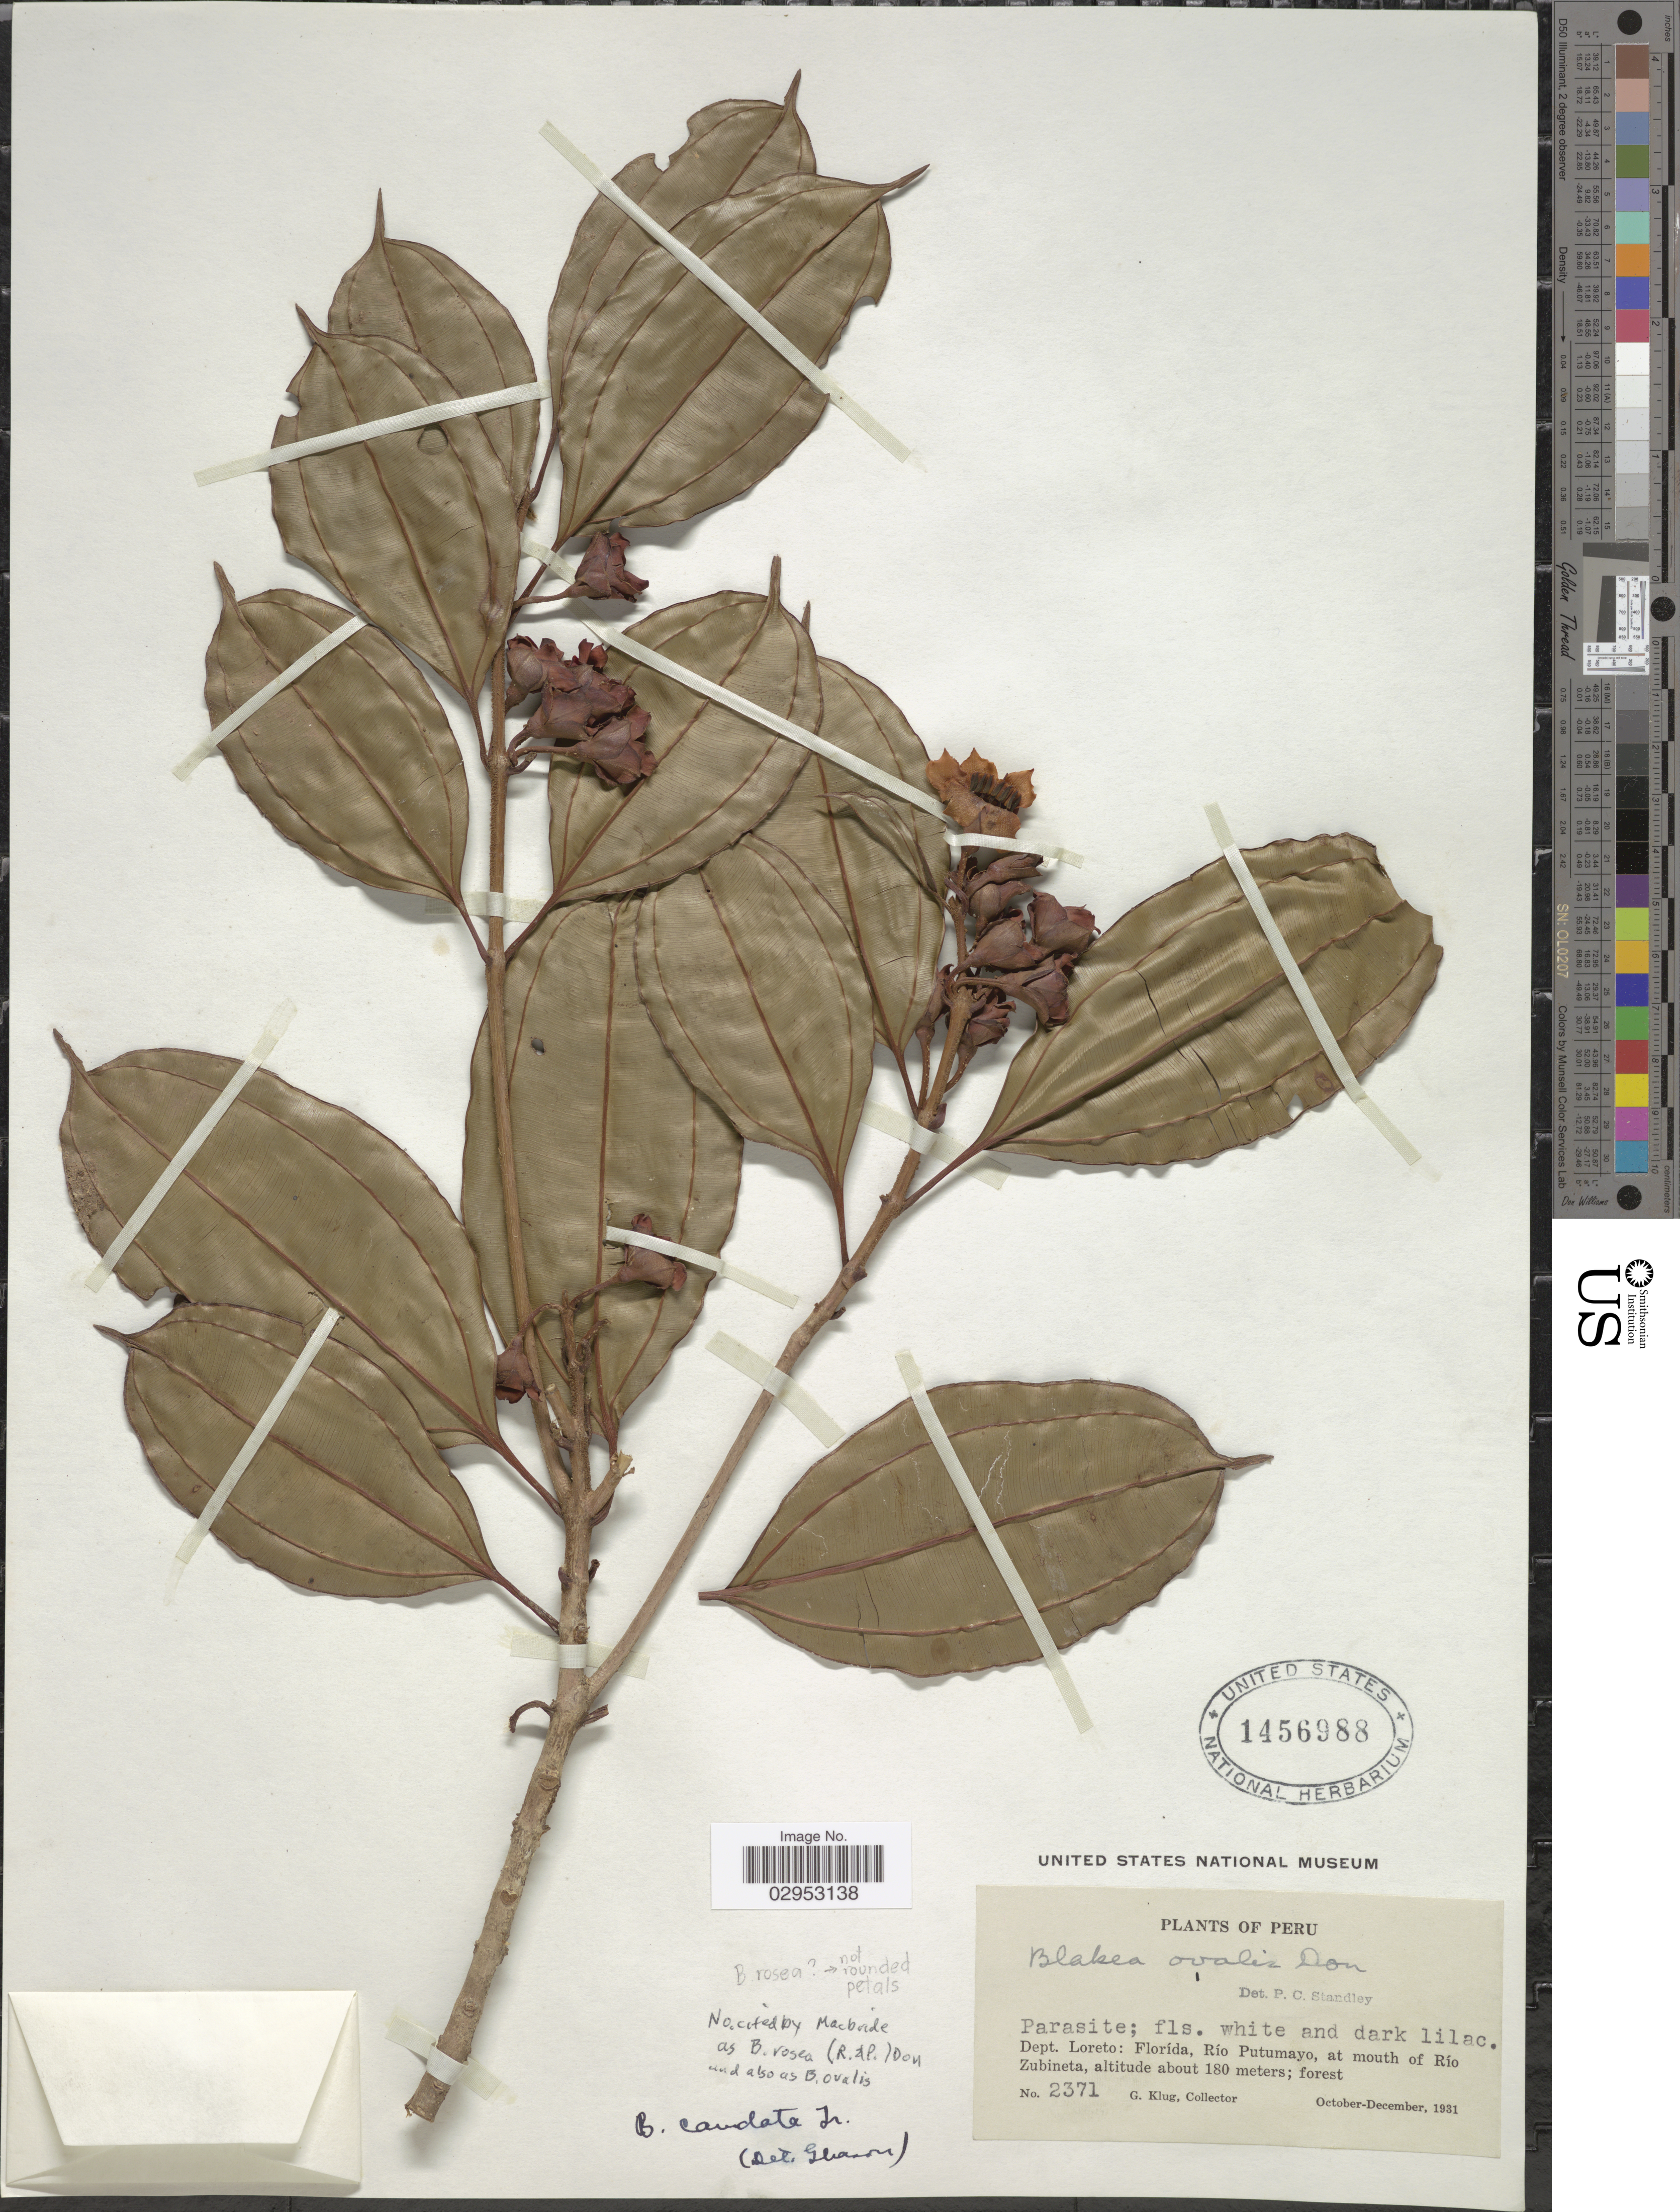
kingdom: Plantae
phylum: Tracheophyta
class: Magnoliopsida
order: Myrtales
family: Melastomataceae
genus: Blakea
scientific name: Blakea ovalis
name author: (Ruiz) D. Don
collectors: G. Klug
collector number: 2371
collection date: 1931-10/1931-12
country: Peru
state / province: Loreto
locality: Dept. Loreto: Florída, Río Putumayo, at mouth of Río Zubineta.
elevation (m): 180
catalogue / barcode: US 1456988